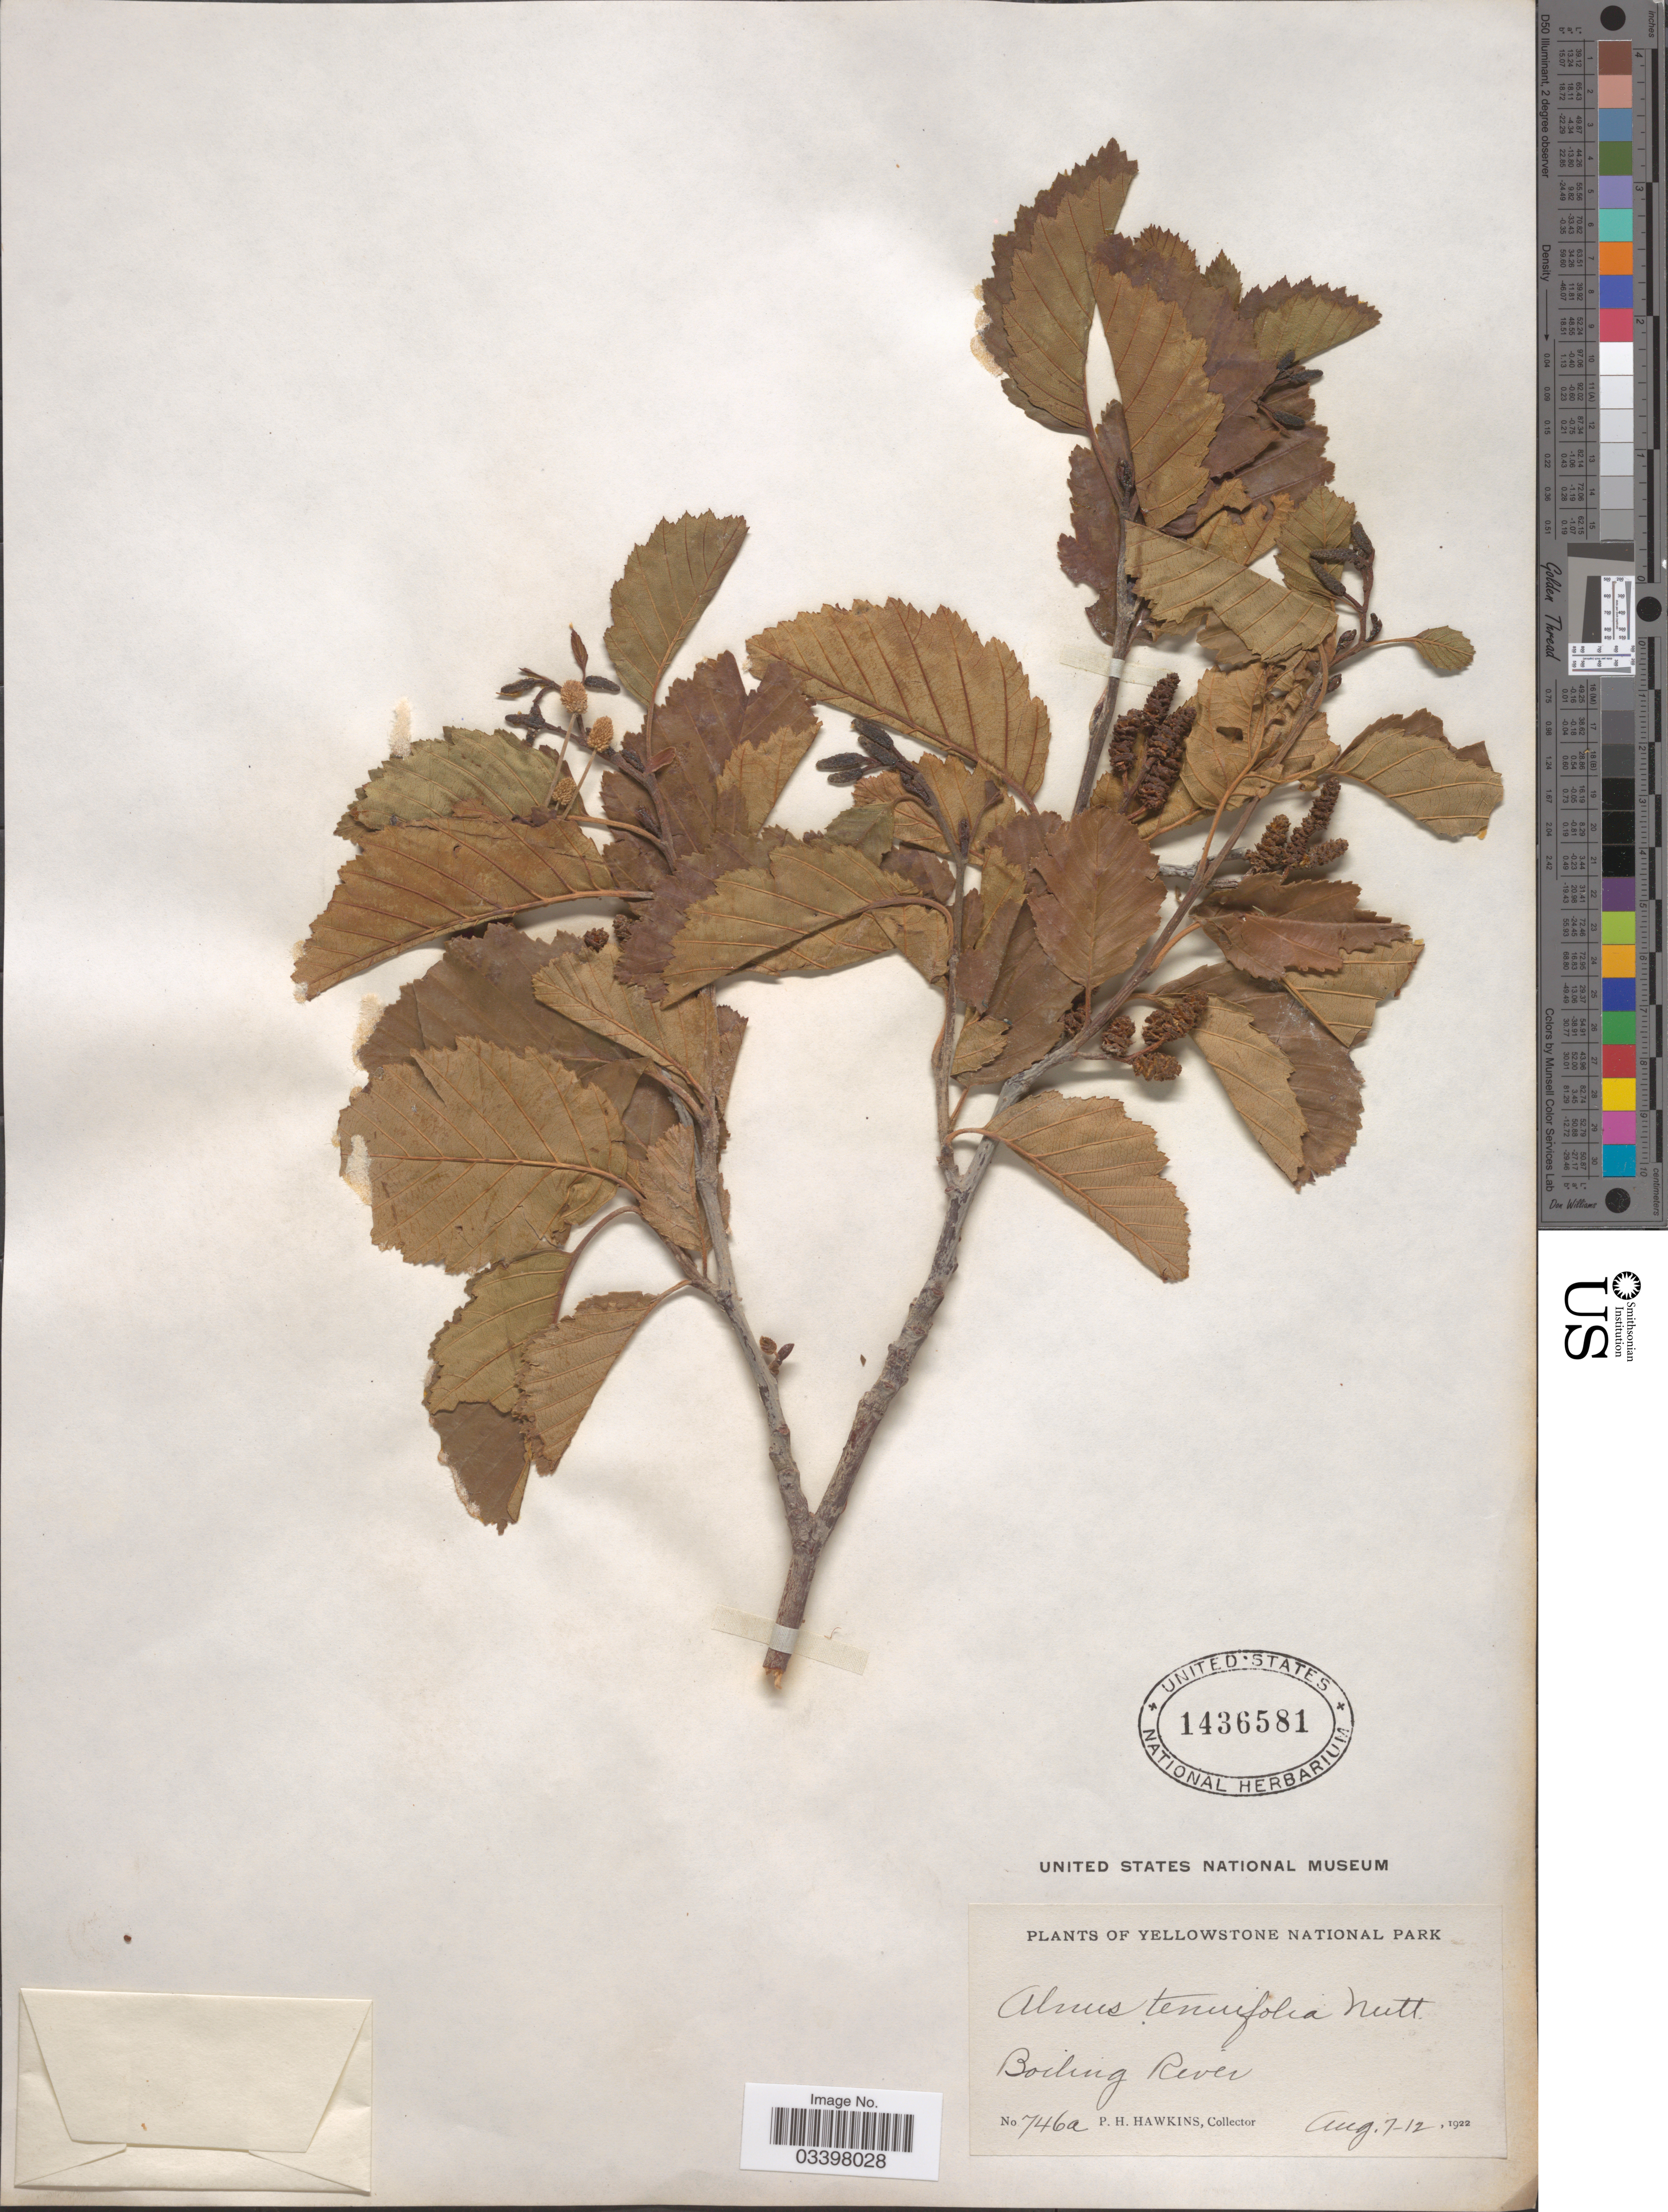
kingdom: Plantae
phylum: Tracheophyta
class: Magnoliopsida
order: Fagales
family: Betulaceae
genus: Alnus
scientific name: Alnus incana subsp. tenuifolia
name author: (Nutt.) Breitung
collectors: P. Hawkins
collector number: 746a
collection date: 1922-08-07/1922-08-12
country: United States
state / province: Wyoming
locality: Yellowstone National Park. Boiling River.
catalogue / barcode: US 1436581